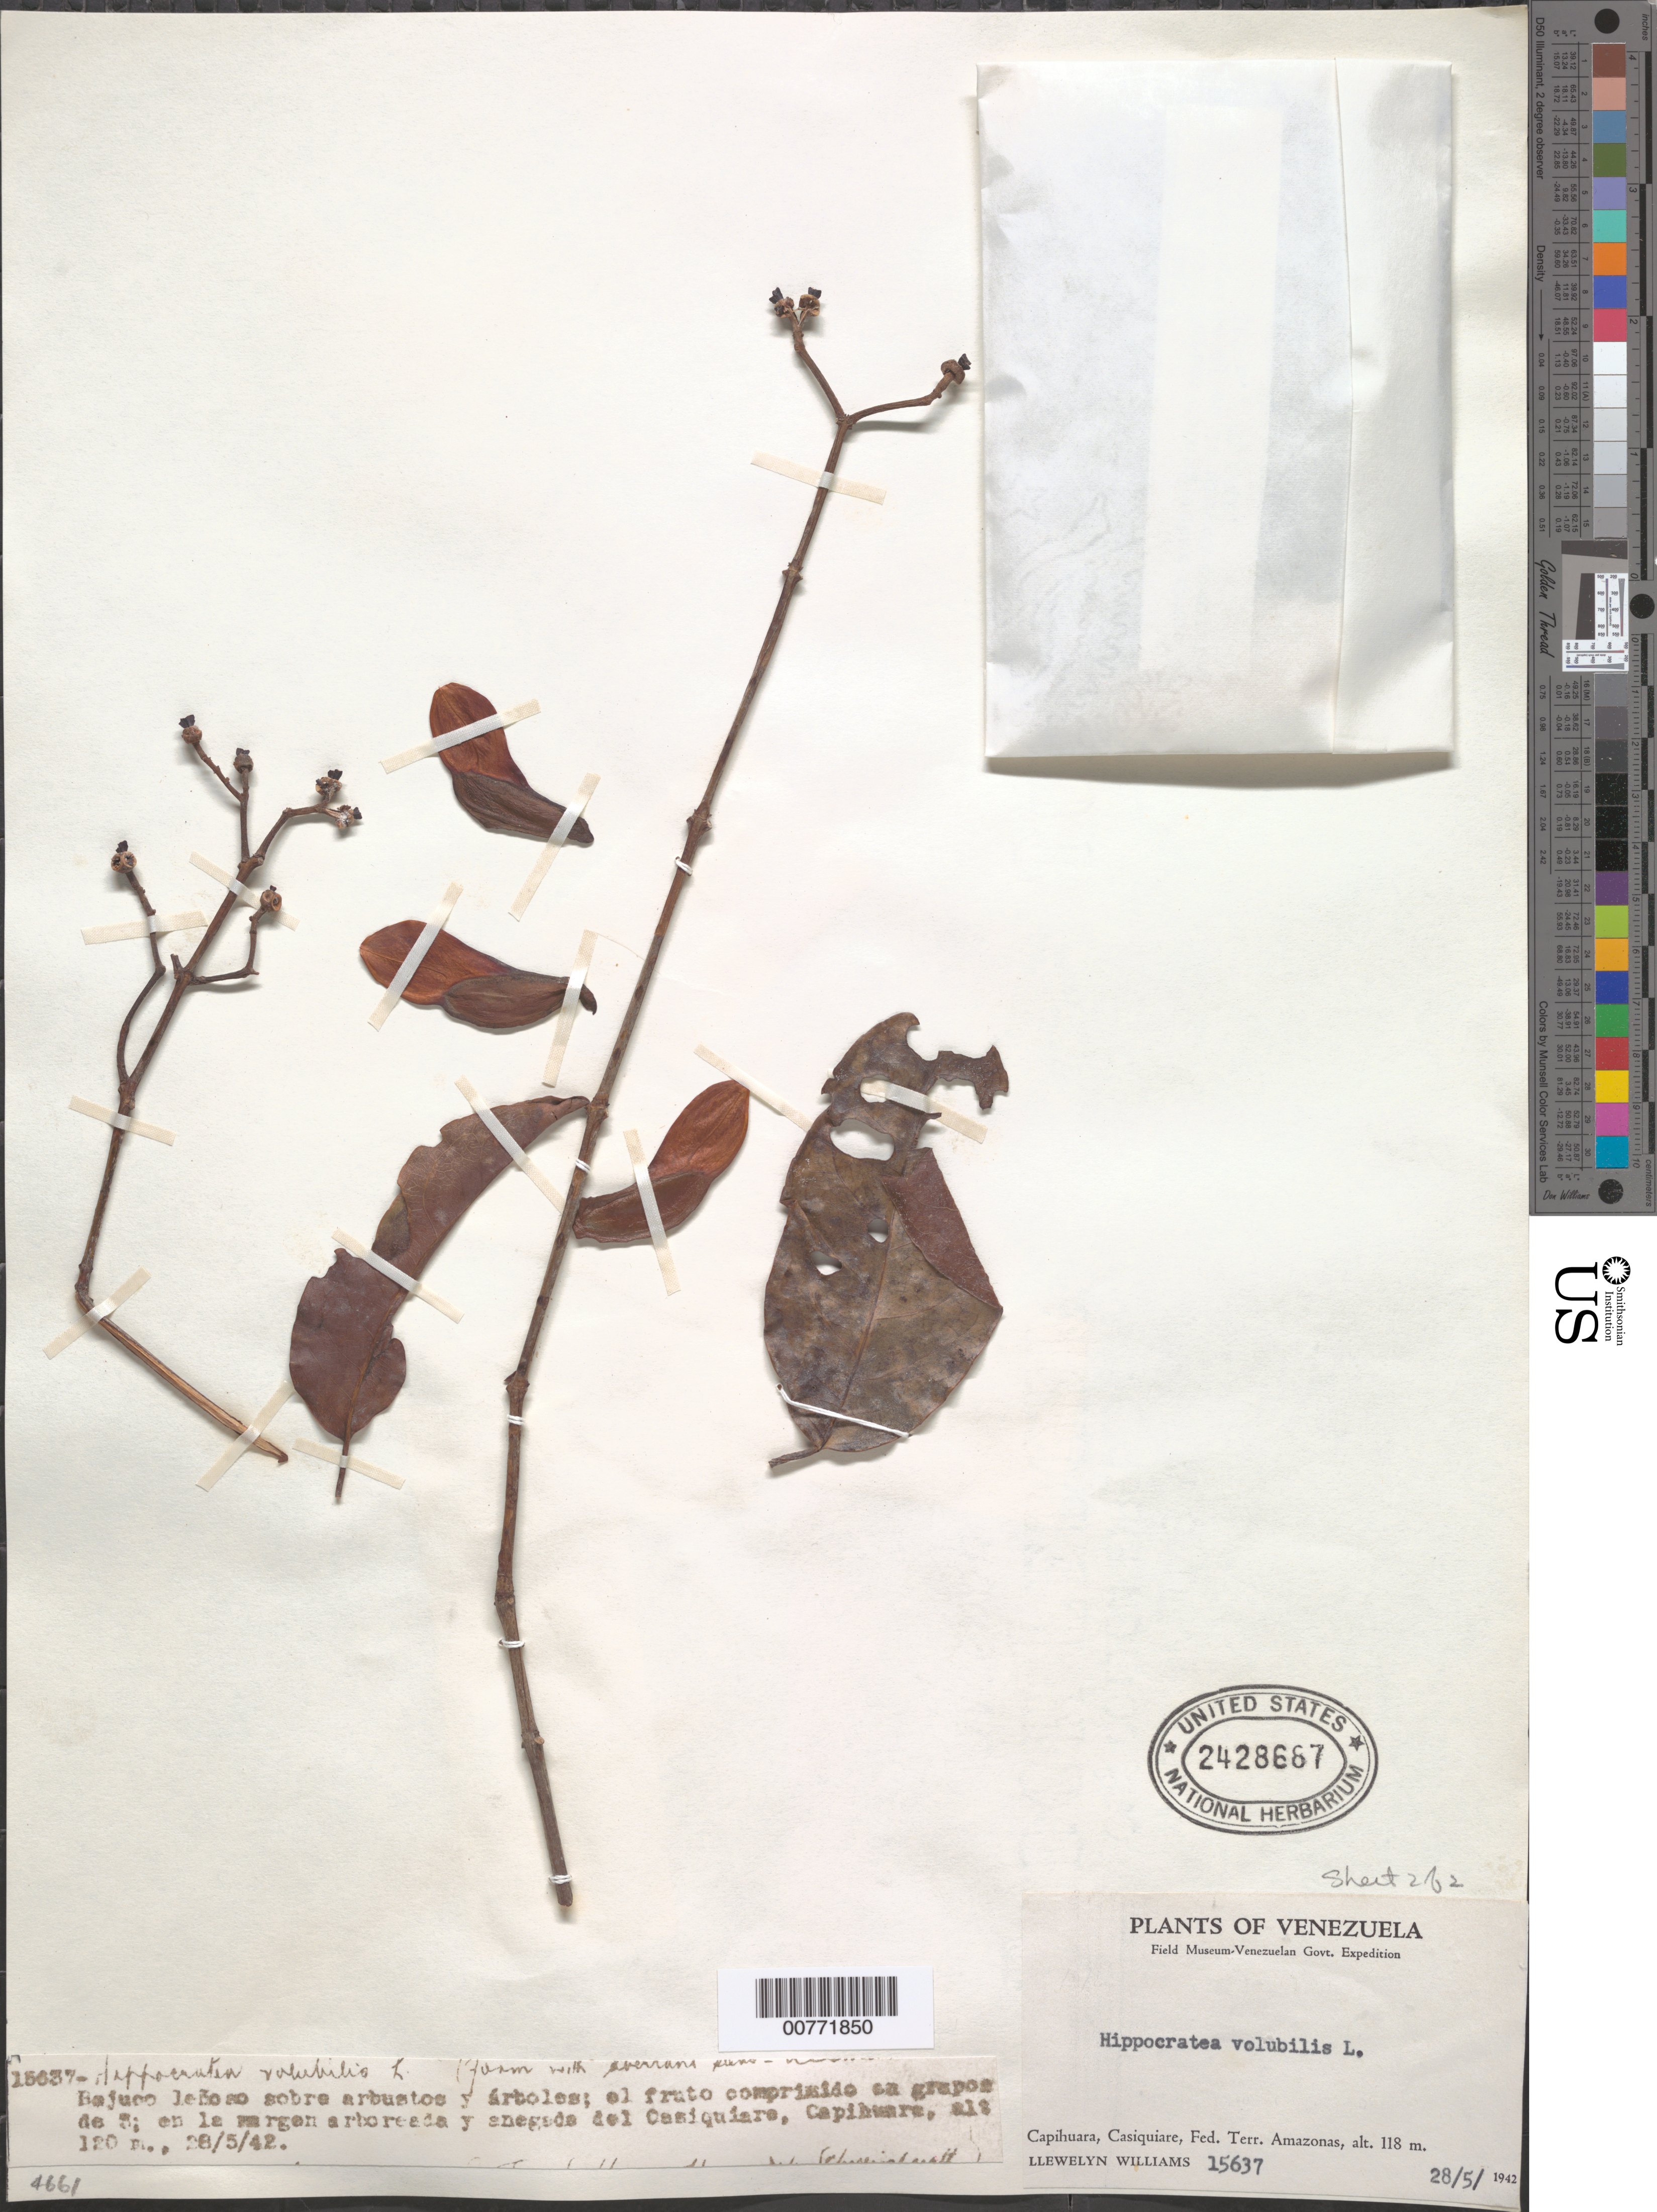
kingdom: Plantae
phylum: Tracheophyta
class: Magnoliopsida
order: Celastrales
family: Celastraceae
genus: Hippocratea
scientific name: Hippocratea volubilis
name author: L.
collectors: Ll. Williams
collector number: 15637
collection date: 1942-05-28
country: Venezuela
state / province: Amazonas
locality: En la margen arboreada y anegada del Casiguaire, Capihuara, Fed. Terr. Amazonas.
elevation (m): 118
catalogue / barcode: US 2428687